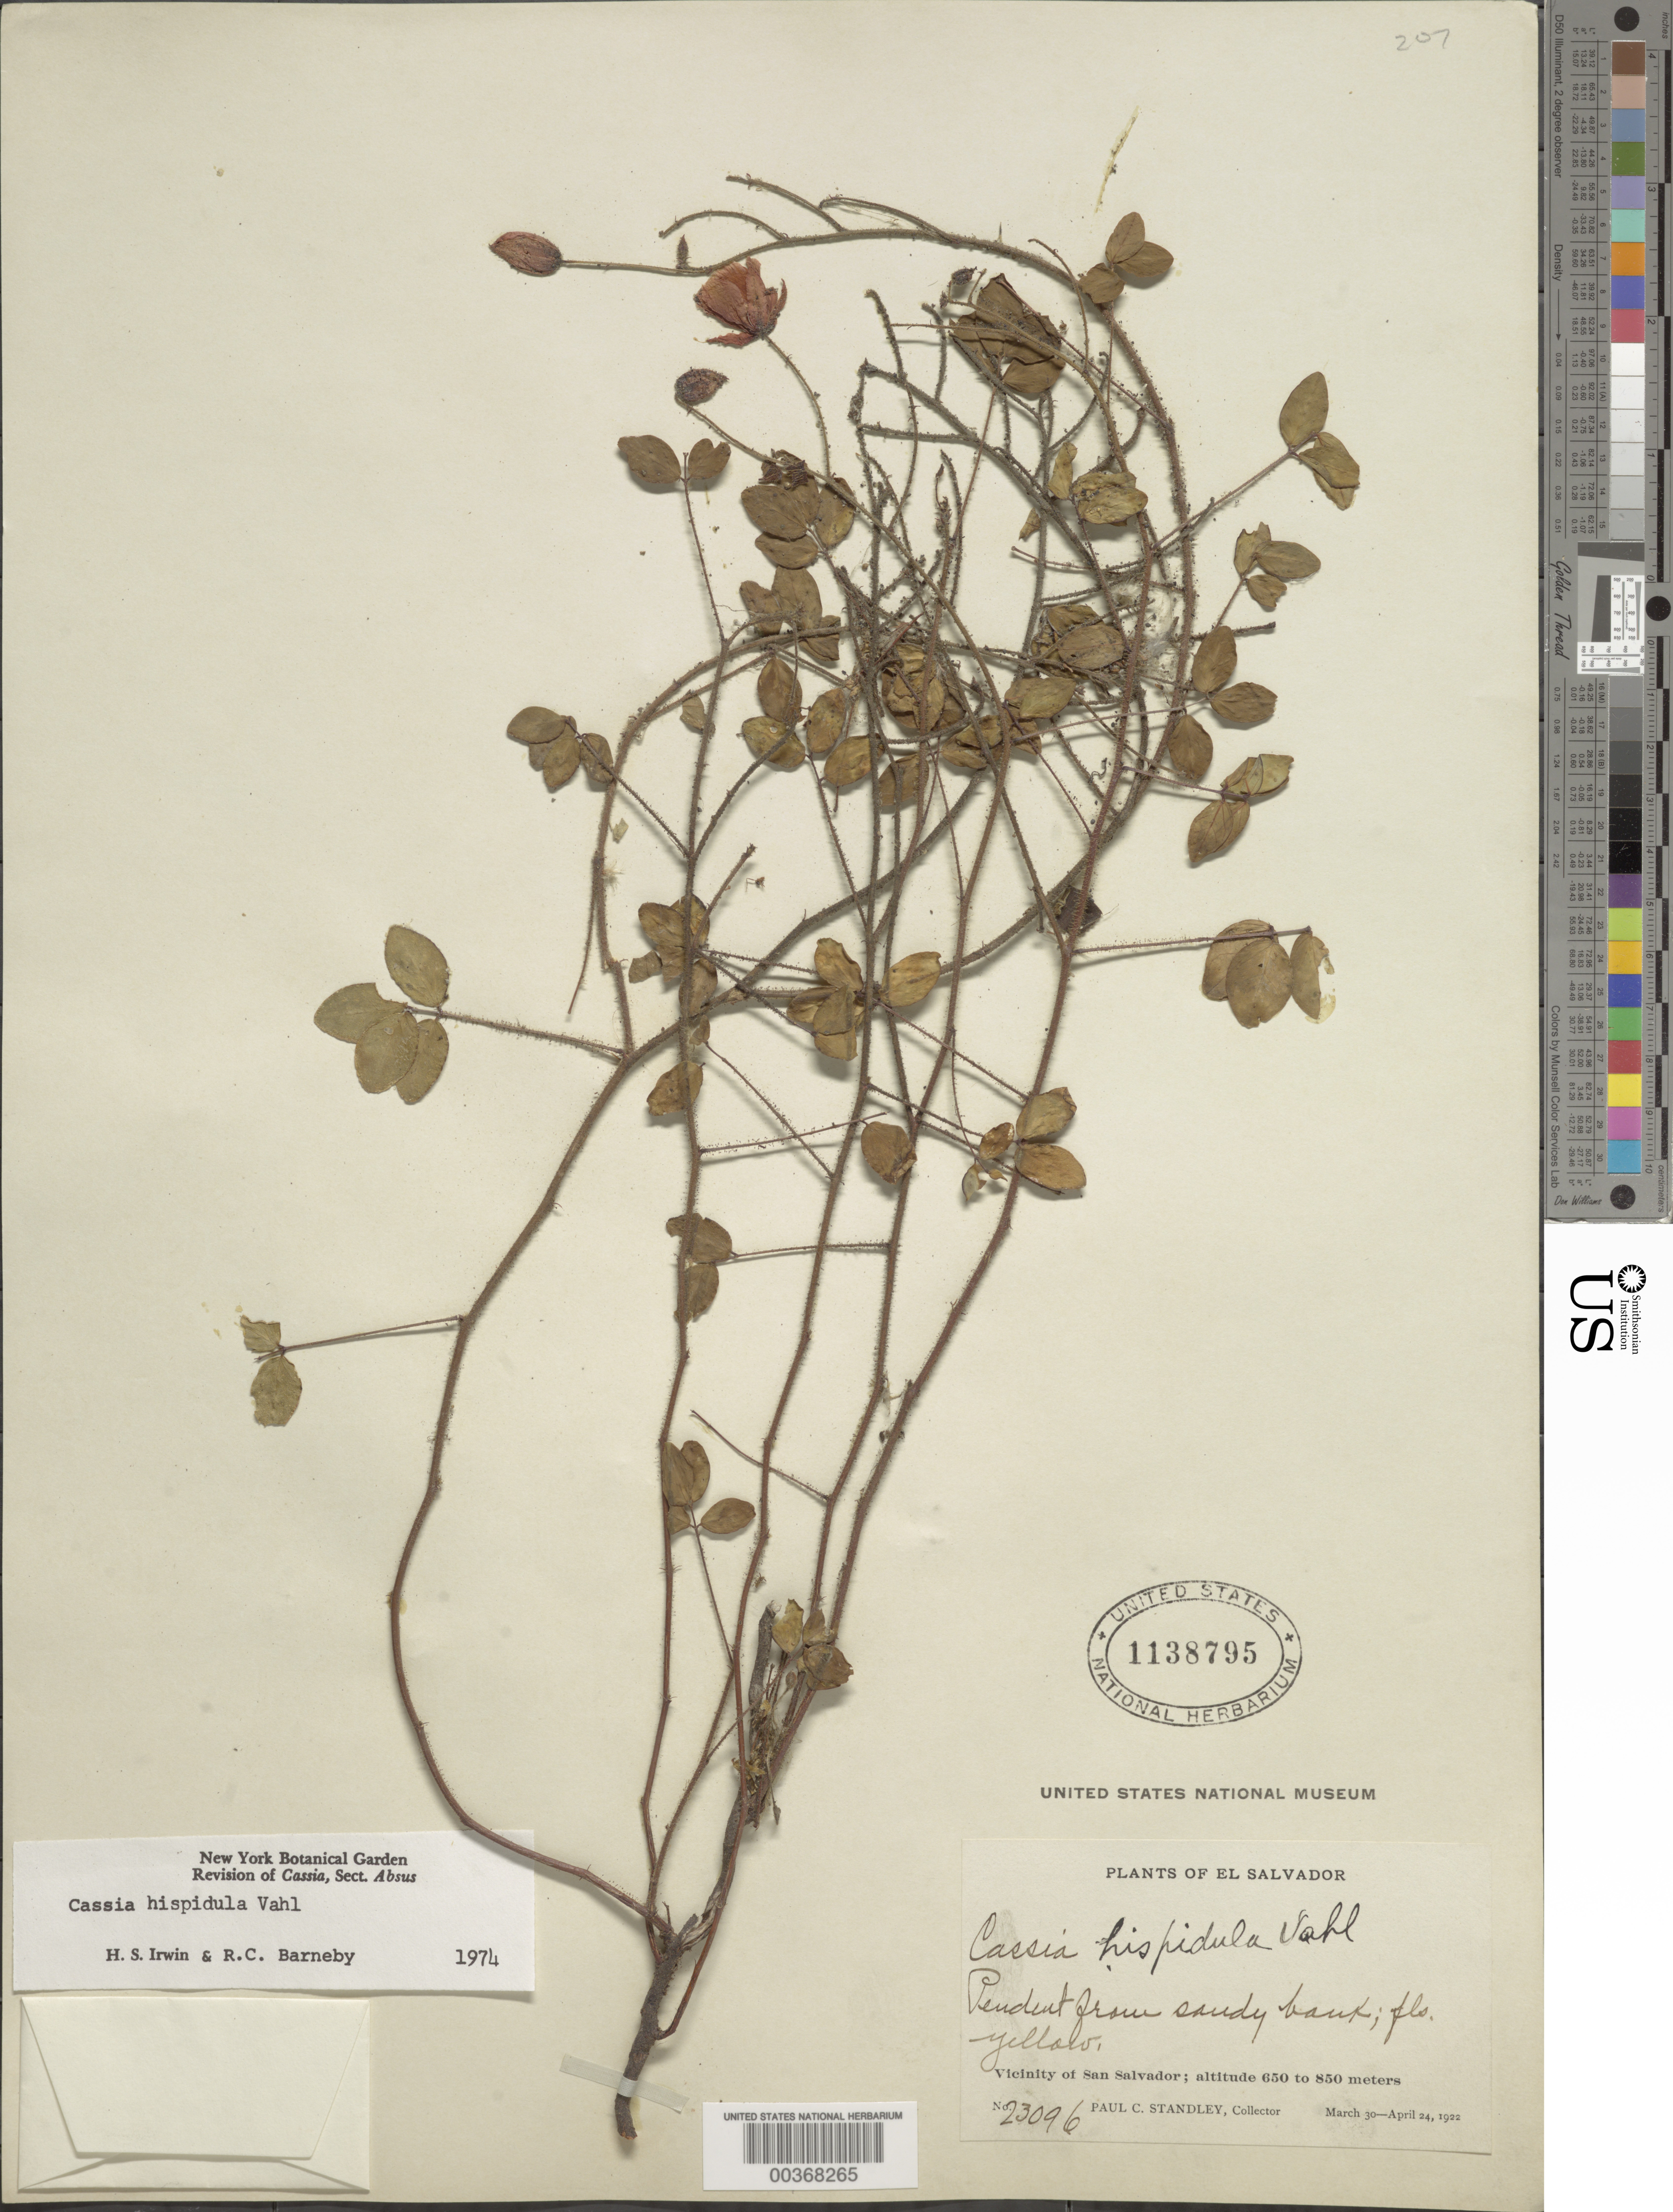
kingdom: Plantae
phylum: Tracheophyta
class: Magnoliopsida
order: Fabales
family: Fabaceae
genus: Chamaecrista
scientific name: Chamaecrista hispidula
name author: (Vahl) H.S. Irwin & Barneby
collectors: P. C. Standley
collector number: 23096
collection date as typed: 30 Mar 1922 to 24 Apr 1922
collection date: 1922-03-30/1922-04-24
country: El Salvador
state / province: San Salvador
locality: Vicinity of san salvador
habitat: Sandy bank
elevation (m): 650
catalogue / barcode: US 1138795